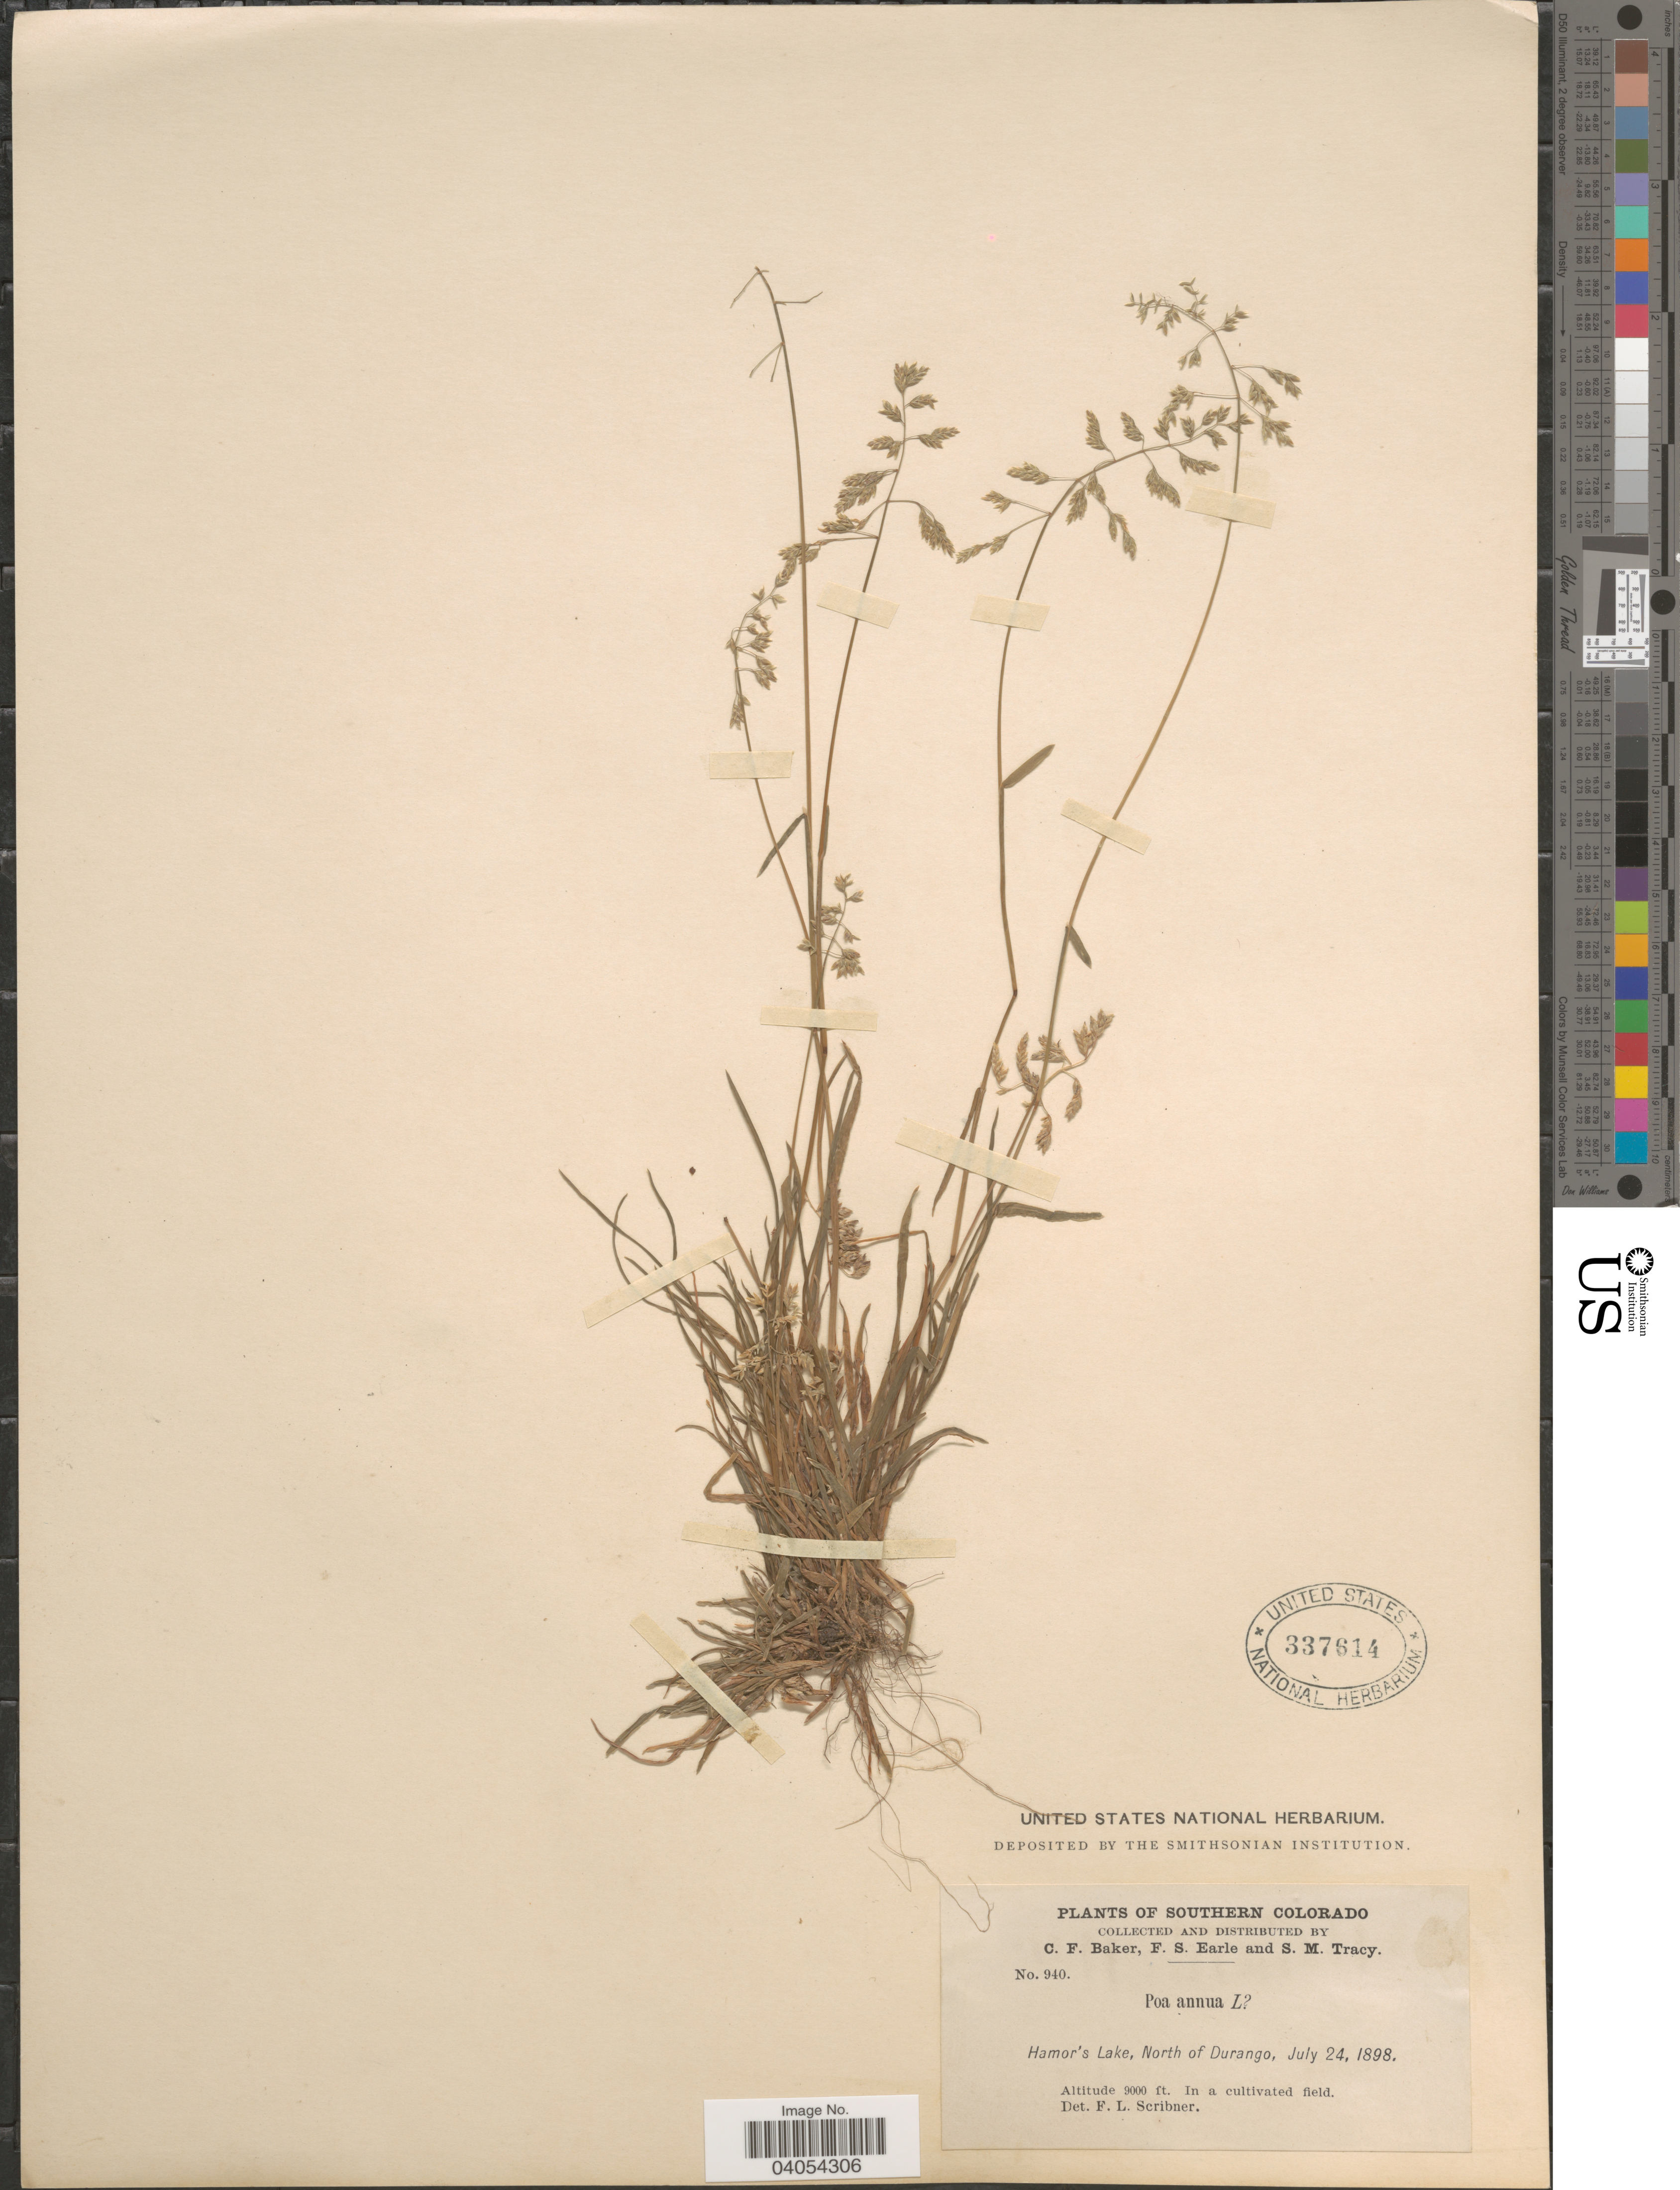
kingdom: Plantae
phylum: Tracheophyta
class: Liliopsida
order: Poales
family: Poaceae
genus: Poa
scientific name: Poa annua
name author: L.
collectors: C. F. Baker, F. S. Earle & S. M. Tracy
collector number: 940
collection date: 1898-07-24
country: United States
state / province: Colorado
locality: Southern Colorado. Hamor's Lake, North of Durango.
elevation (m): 2743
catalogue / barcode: US 337614